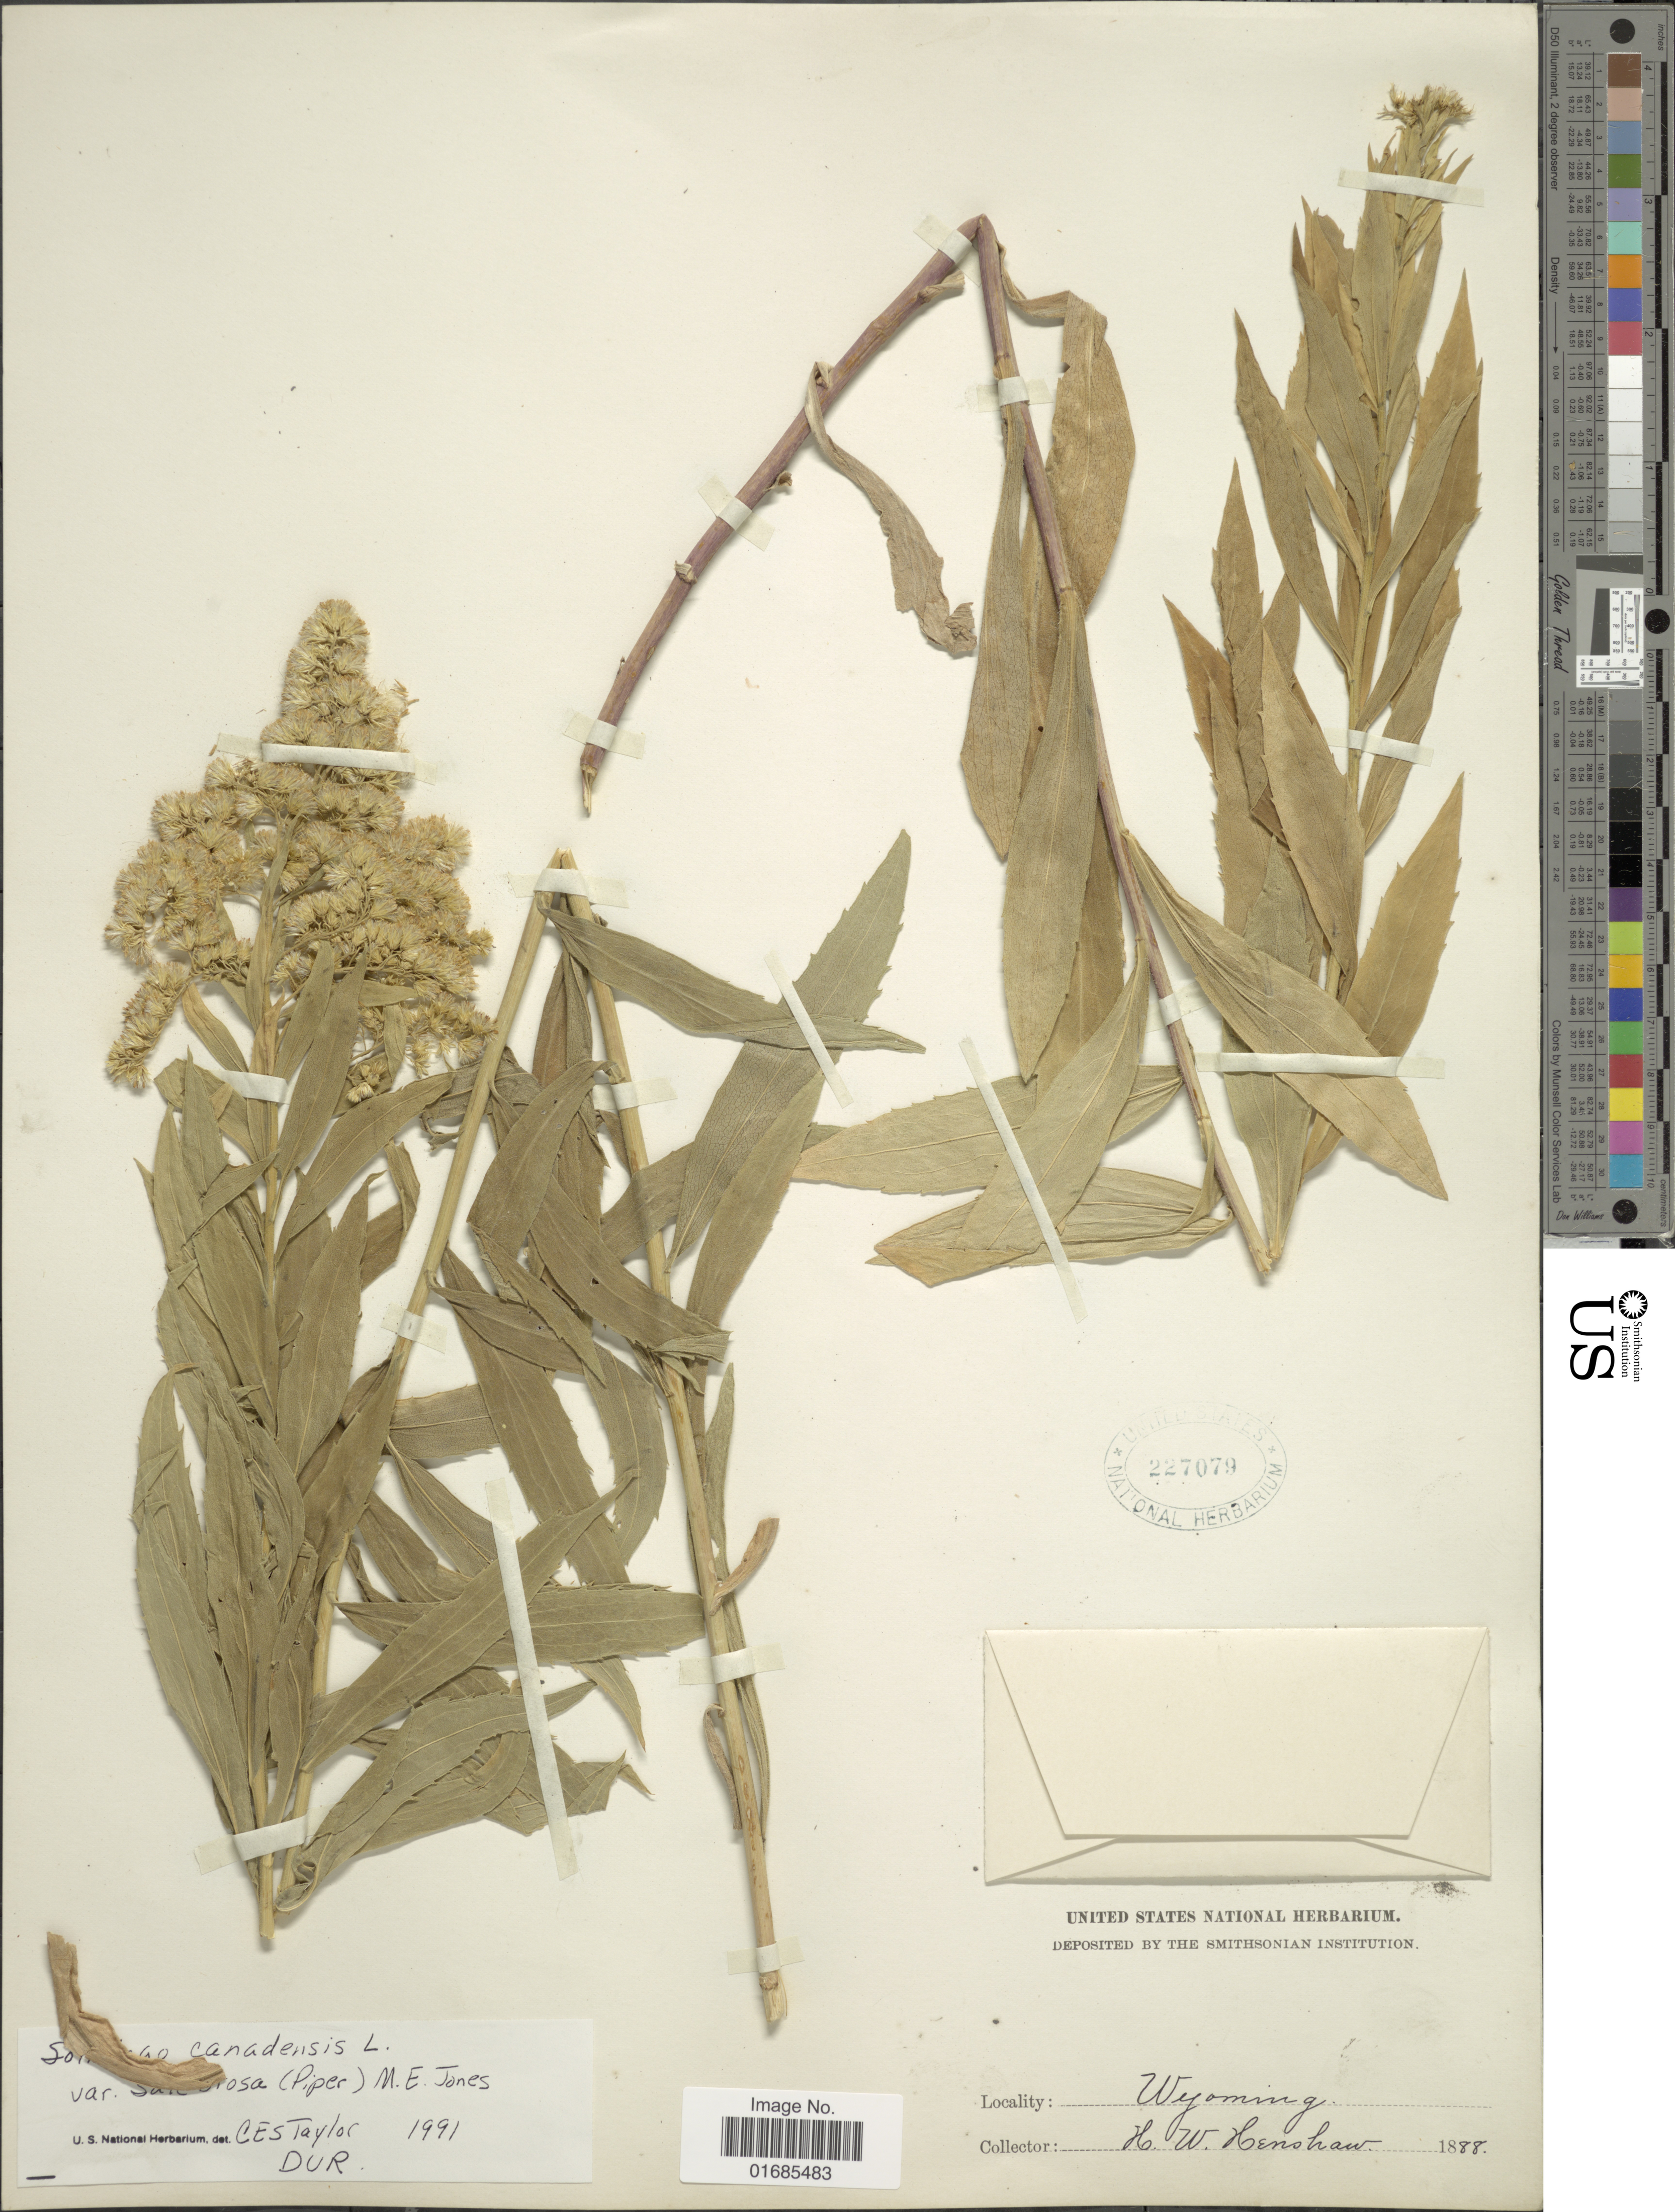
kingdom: Plantae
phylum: Tracheophyta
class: Magnoliopsida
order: Asterales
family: Asteraceae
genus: Solidago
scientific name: Solidago canadensis var. salebrosa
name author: (Piper) M.E. Jones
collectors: H. Henshaw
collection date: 1888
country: United States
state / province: Wyoming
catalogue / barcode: US 27079